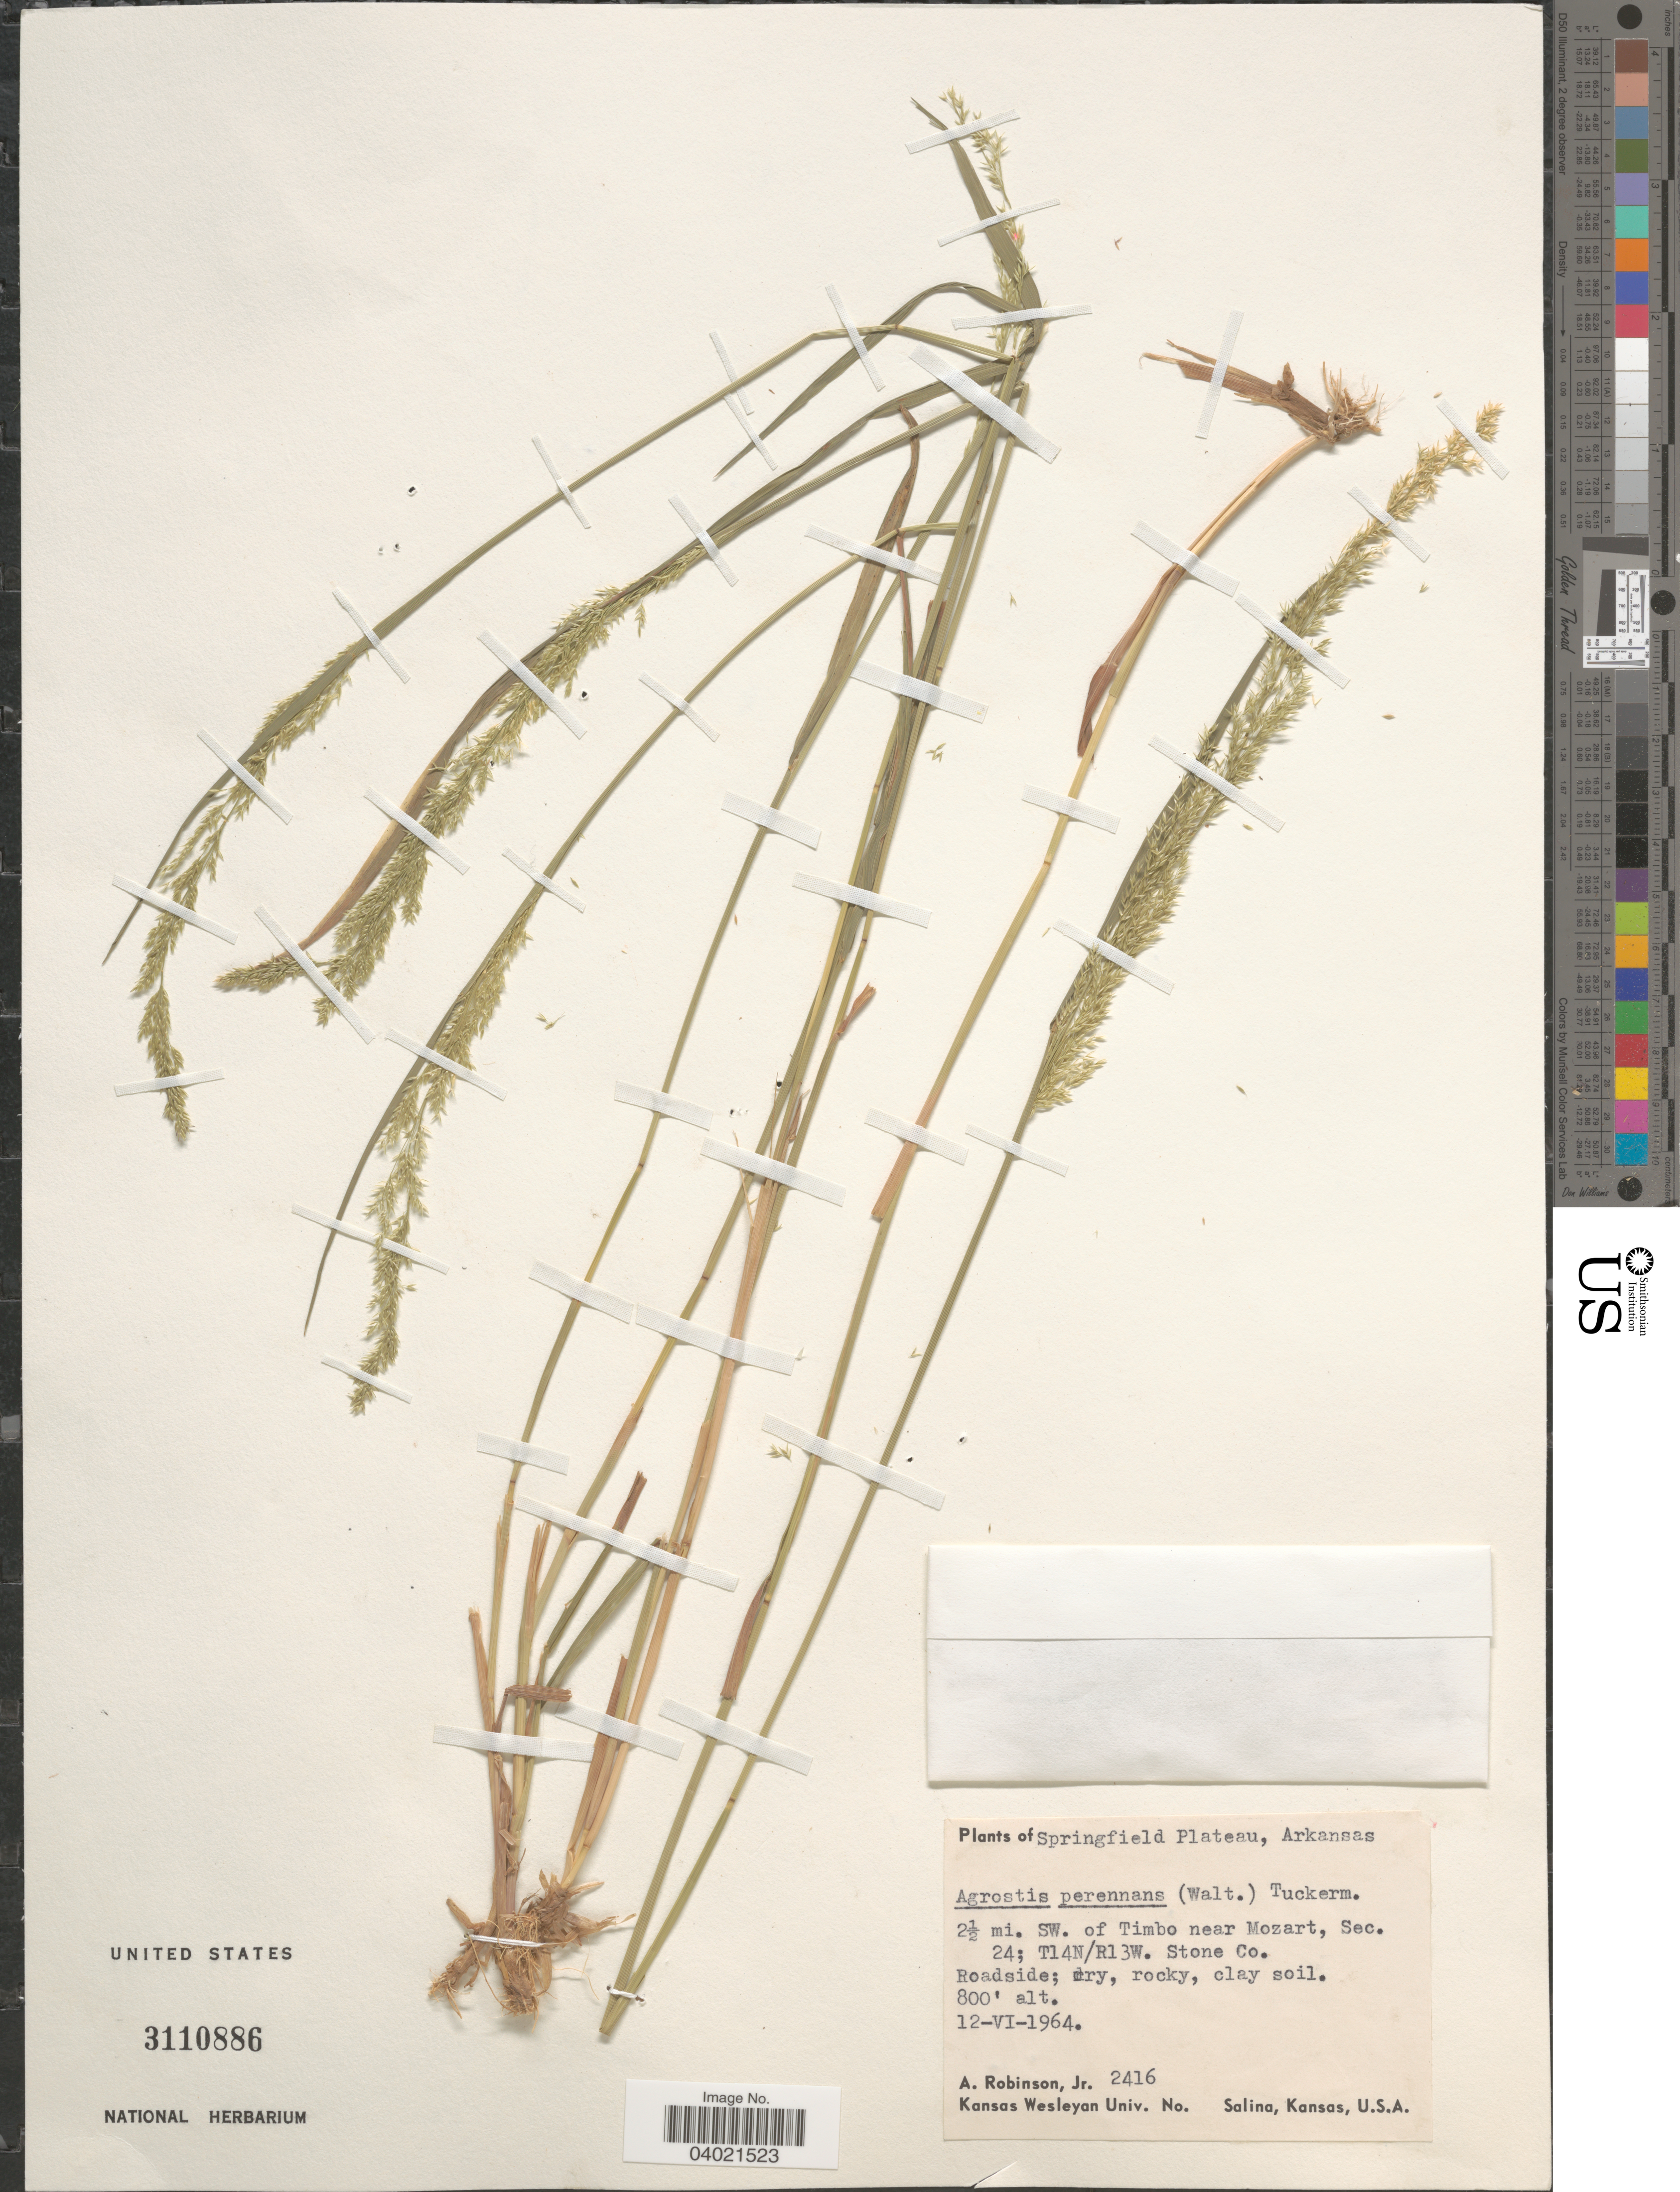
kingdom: Plantae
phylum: Tracheophyta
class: Liliopsida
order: Poales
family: Poaceae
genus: Agrostis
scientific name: Agrostis perennans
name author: (Walter) Tuck.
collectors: A. Robinson Jr.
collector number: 2416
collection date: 1964-06-12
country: United States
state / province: Arkansas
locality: Springfield Plateau. 2½ mi. SW. of Timbo near Mozart, Sec. 24; T14N/R13W. Stone Co.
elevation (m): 244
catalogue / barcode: US 3110886